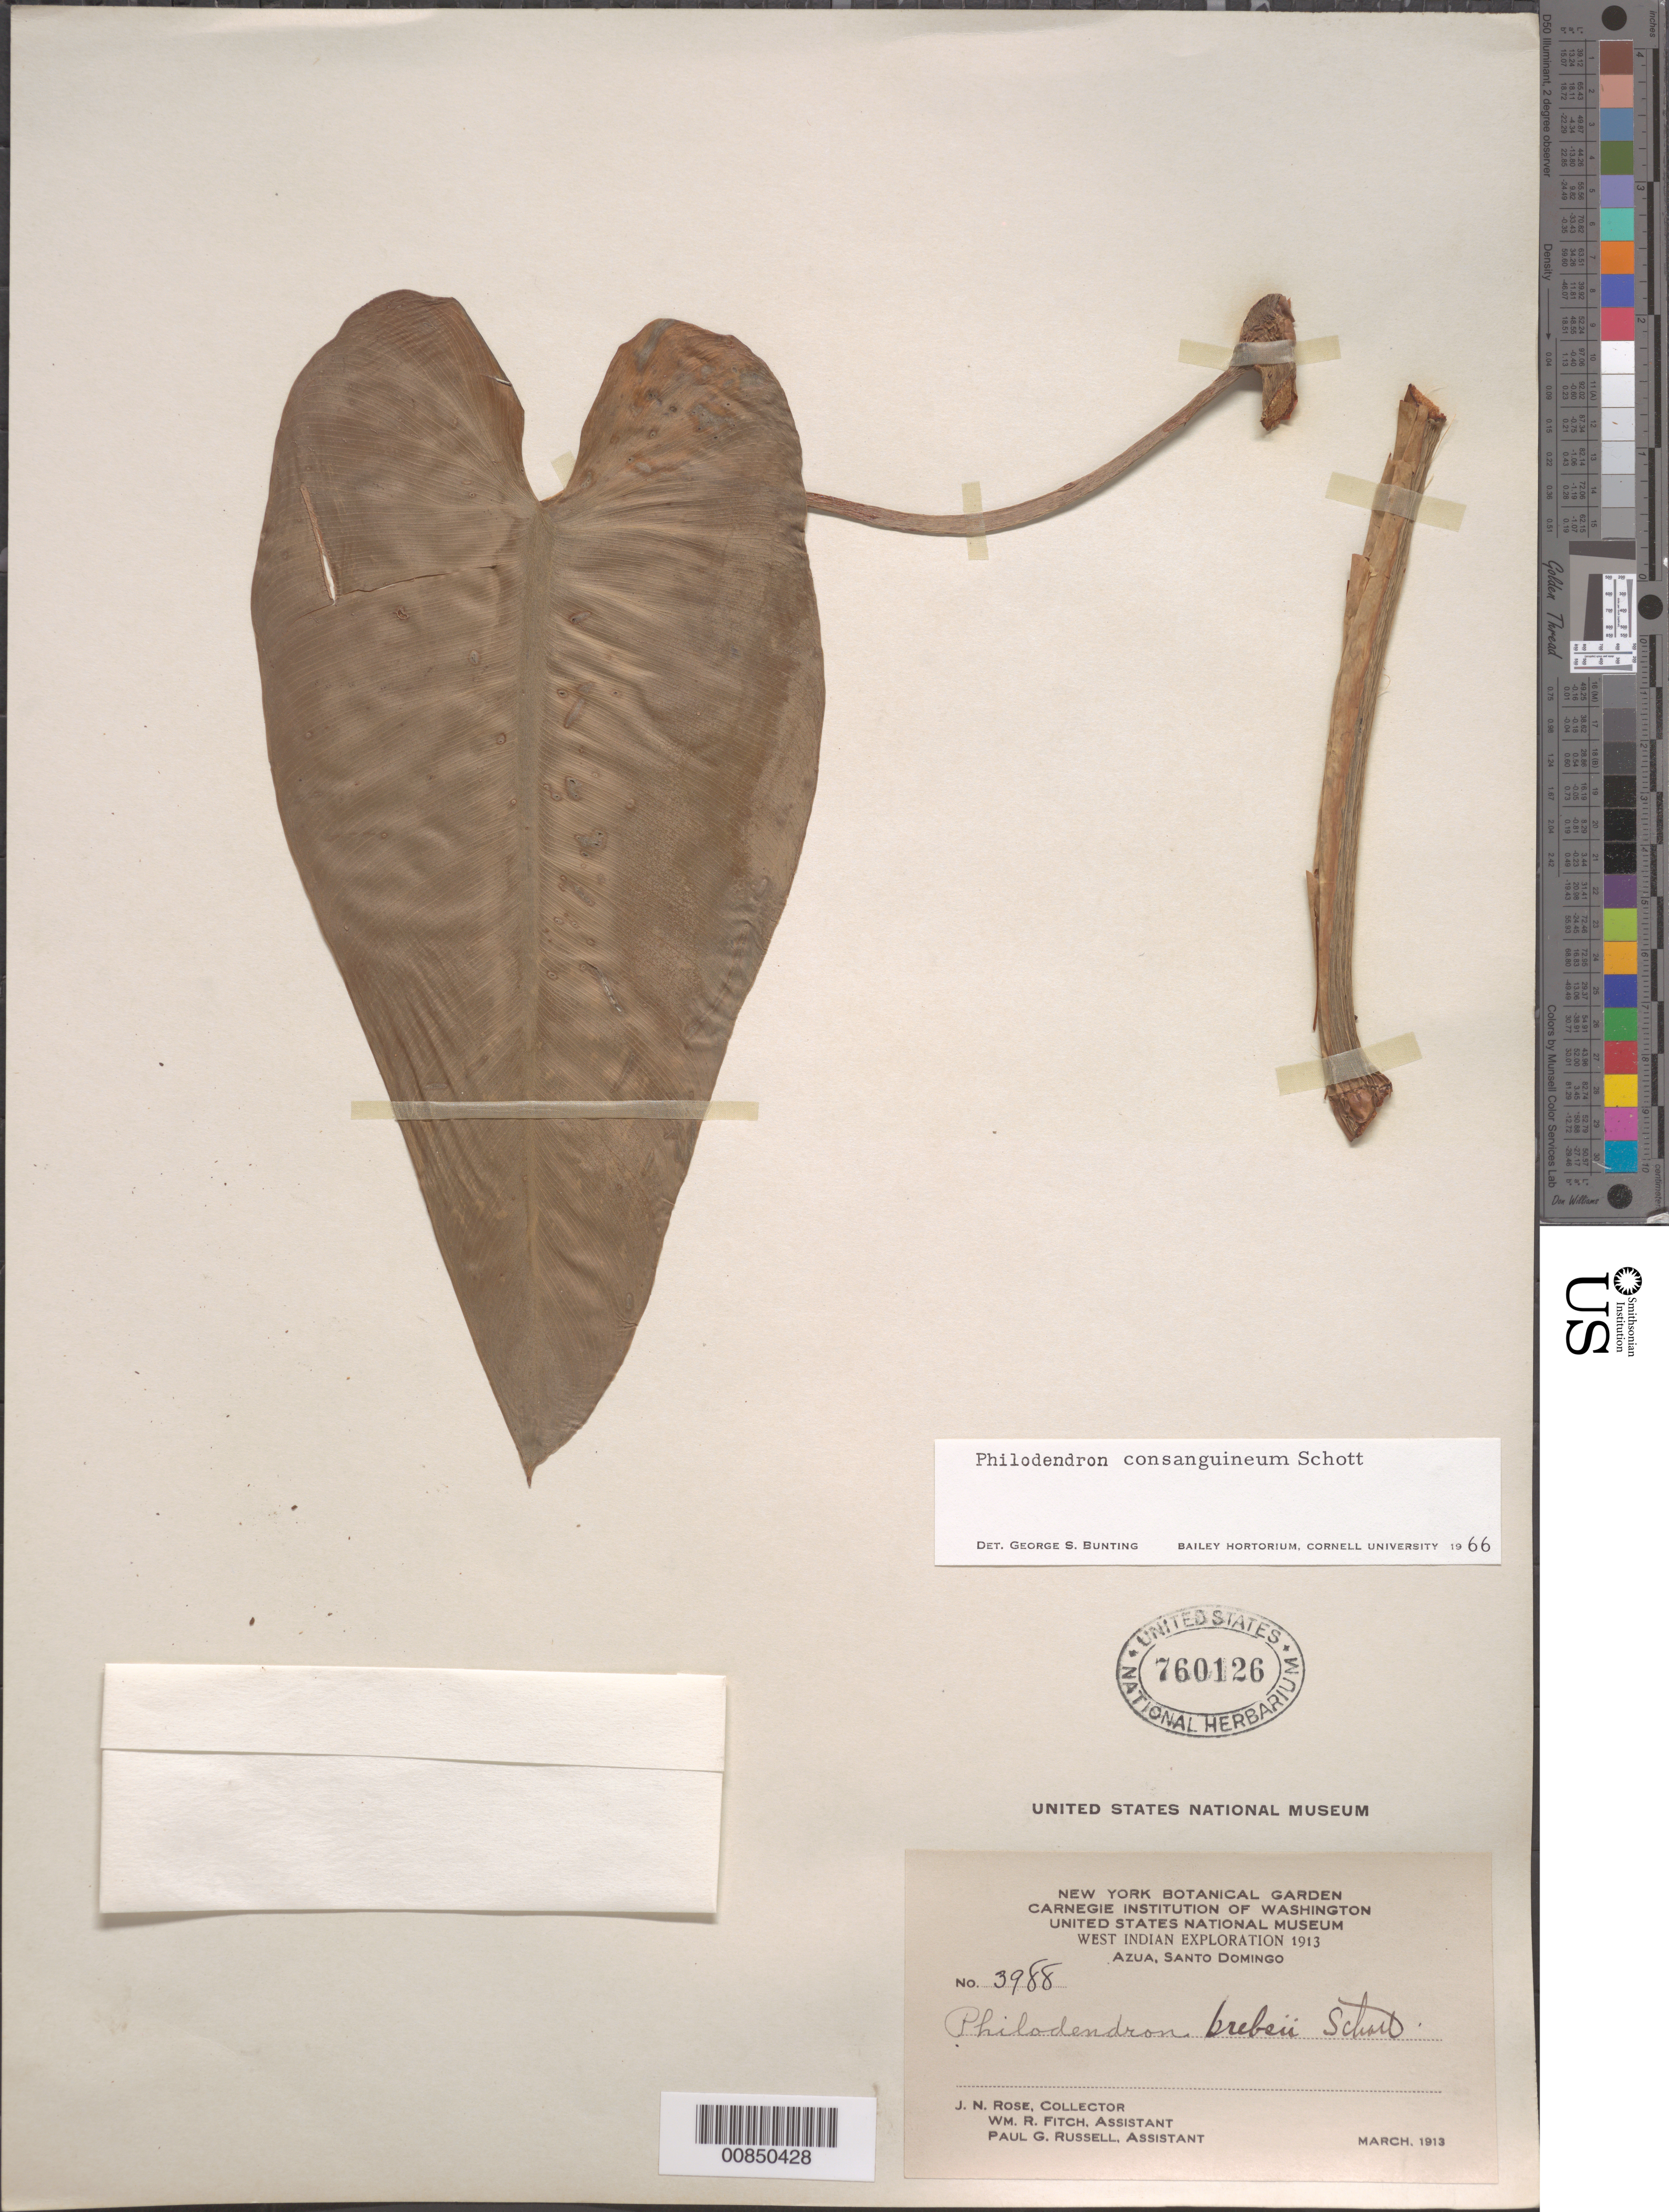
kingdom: Plantae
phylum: Tracheophyta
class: Liliopsida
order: Alismatales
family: Araceae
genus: Philodendron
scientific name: Philodendron consanguineum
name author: Schott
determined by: Bunting, G. S.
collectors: J. N. Rose, W. R. Fitch & P. G. Russell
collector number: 3988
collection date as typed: Mar 1913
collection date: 1913-03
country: Dominican Republic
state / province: Azua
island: Hispaniola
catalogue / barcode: US 760126